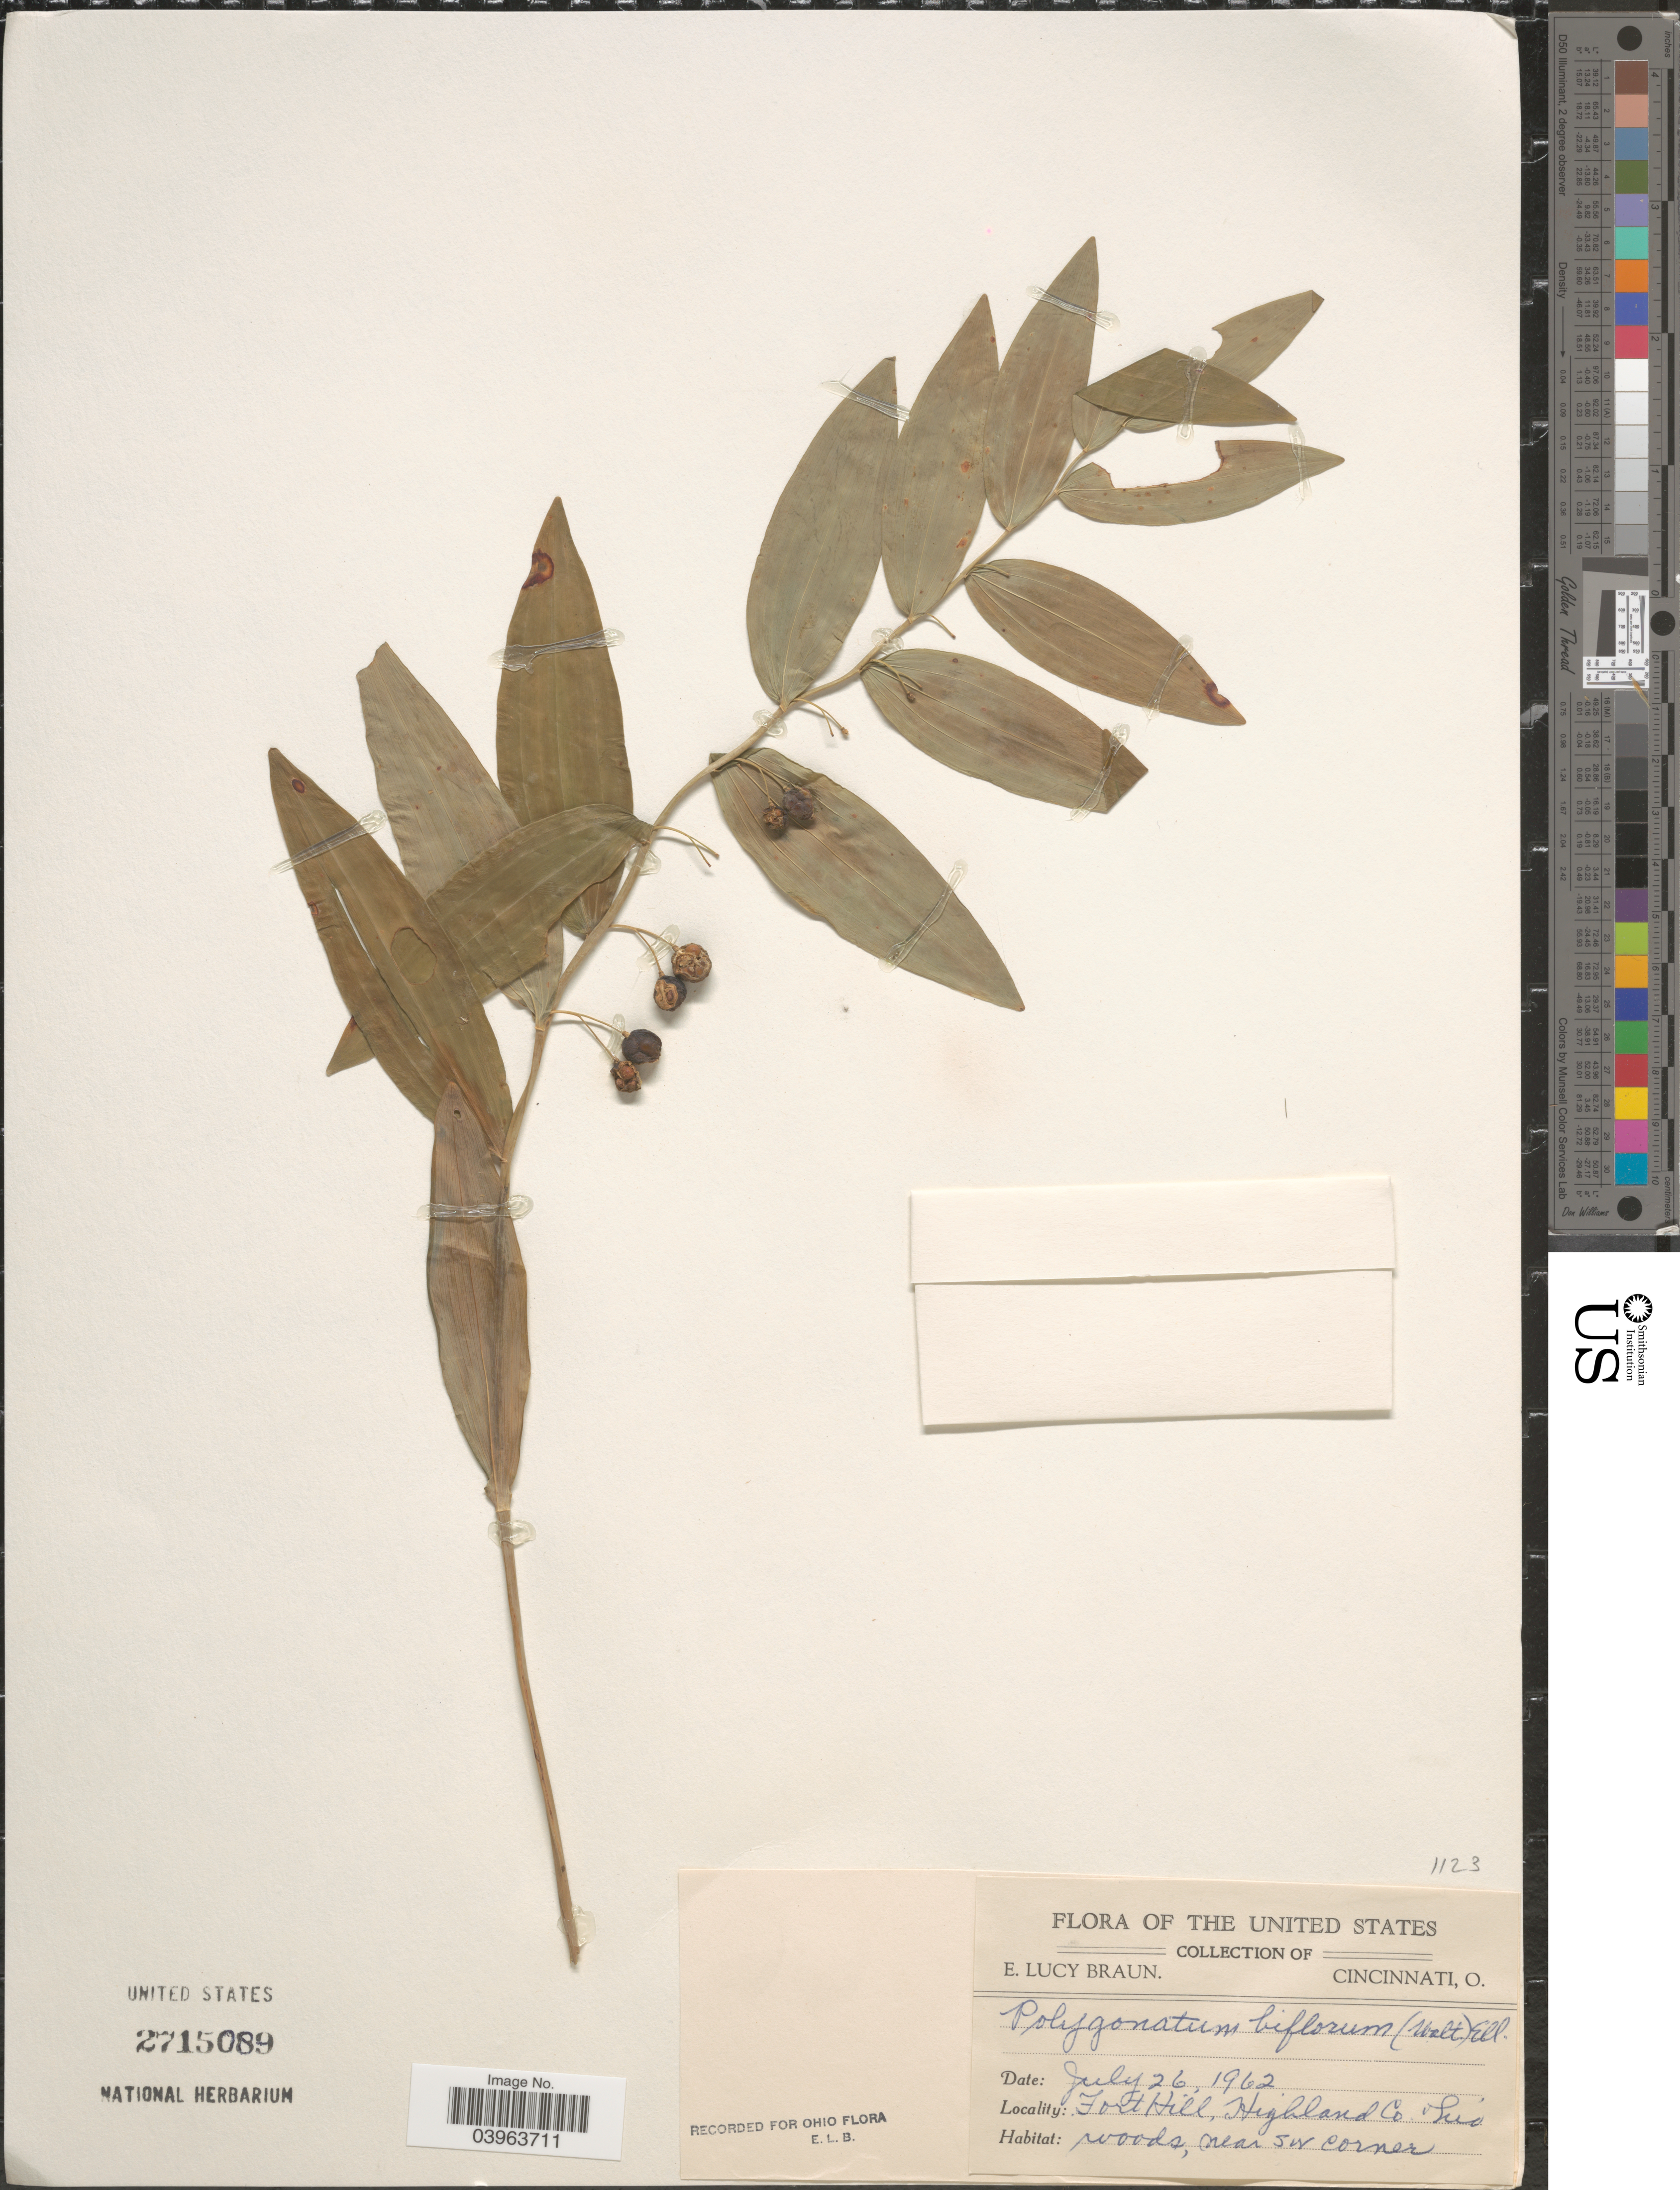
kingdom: Plantae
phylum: Tracheophyta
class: Liliopsida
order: Asparagales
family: Asparagaceae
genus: Polygonatum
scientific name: Polygonatum biflorum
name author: (Walter) Elliott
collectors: E. L. Braun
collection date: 1962-07-26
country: United States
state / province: Ohio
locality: Fort Hill, Highland Co.. Woods, near sw corner.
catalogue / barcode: US 2715089